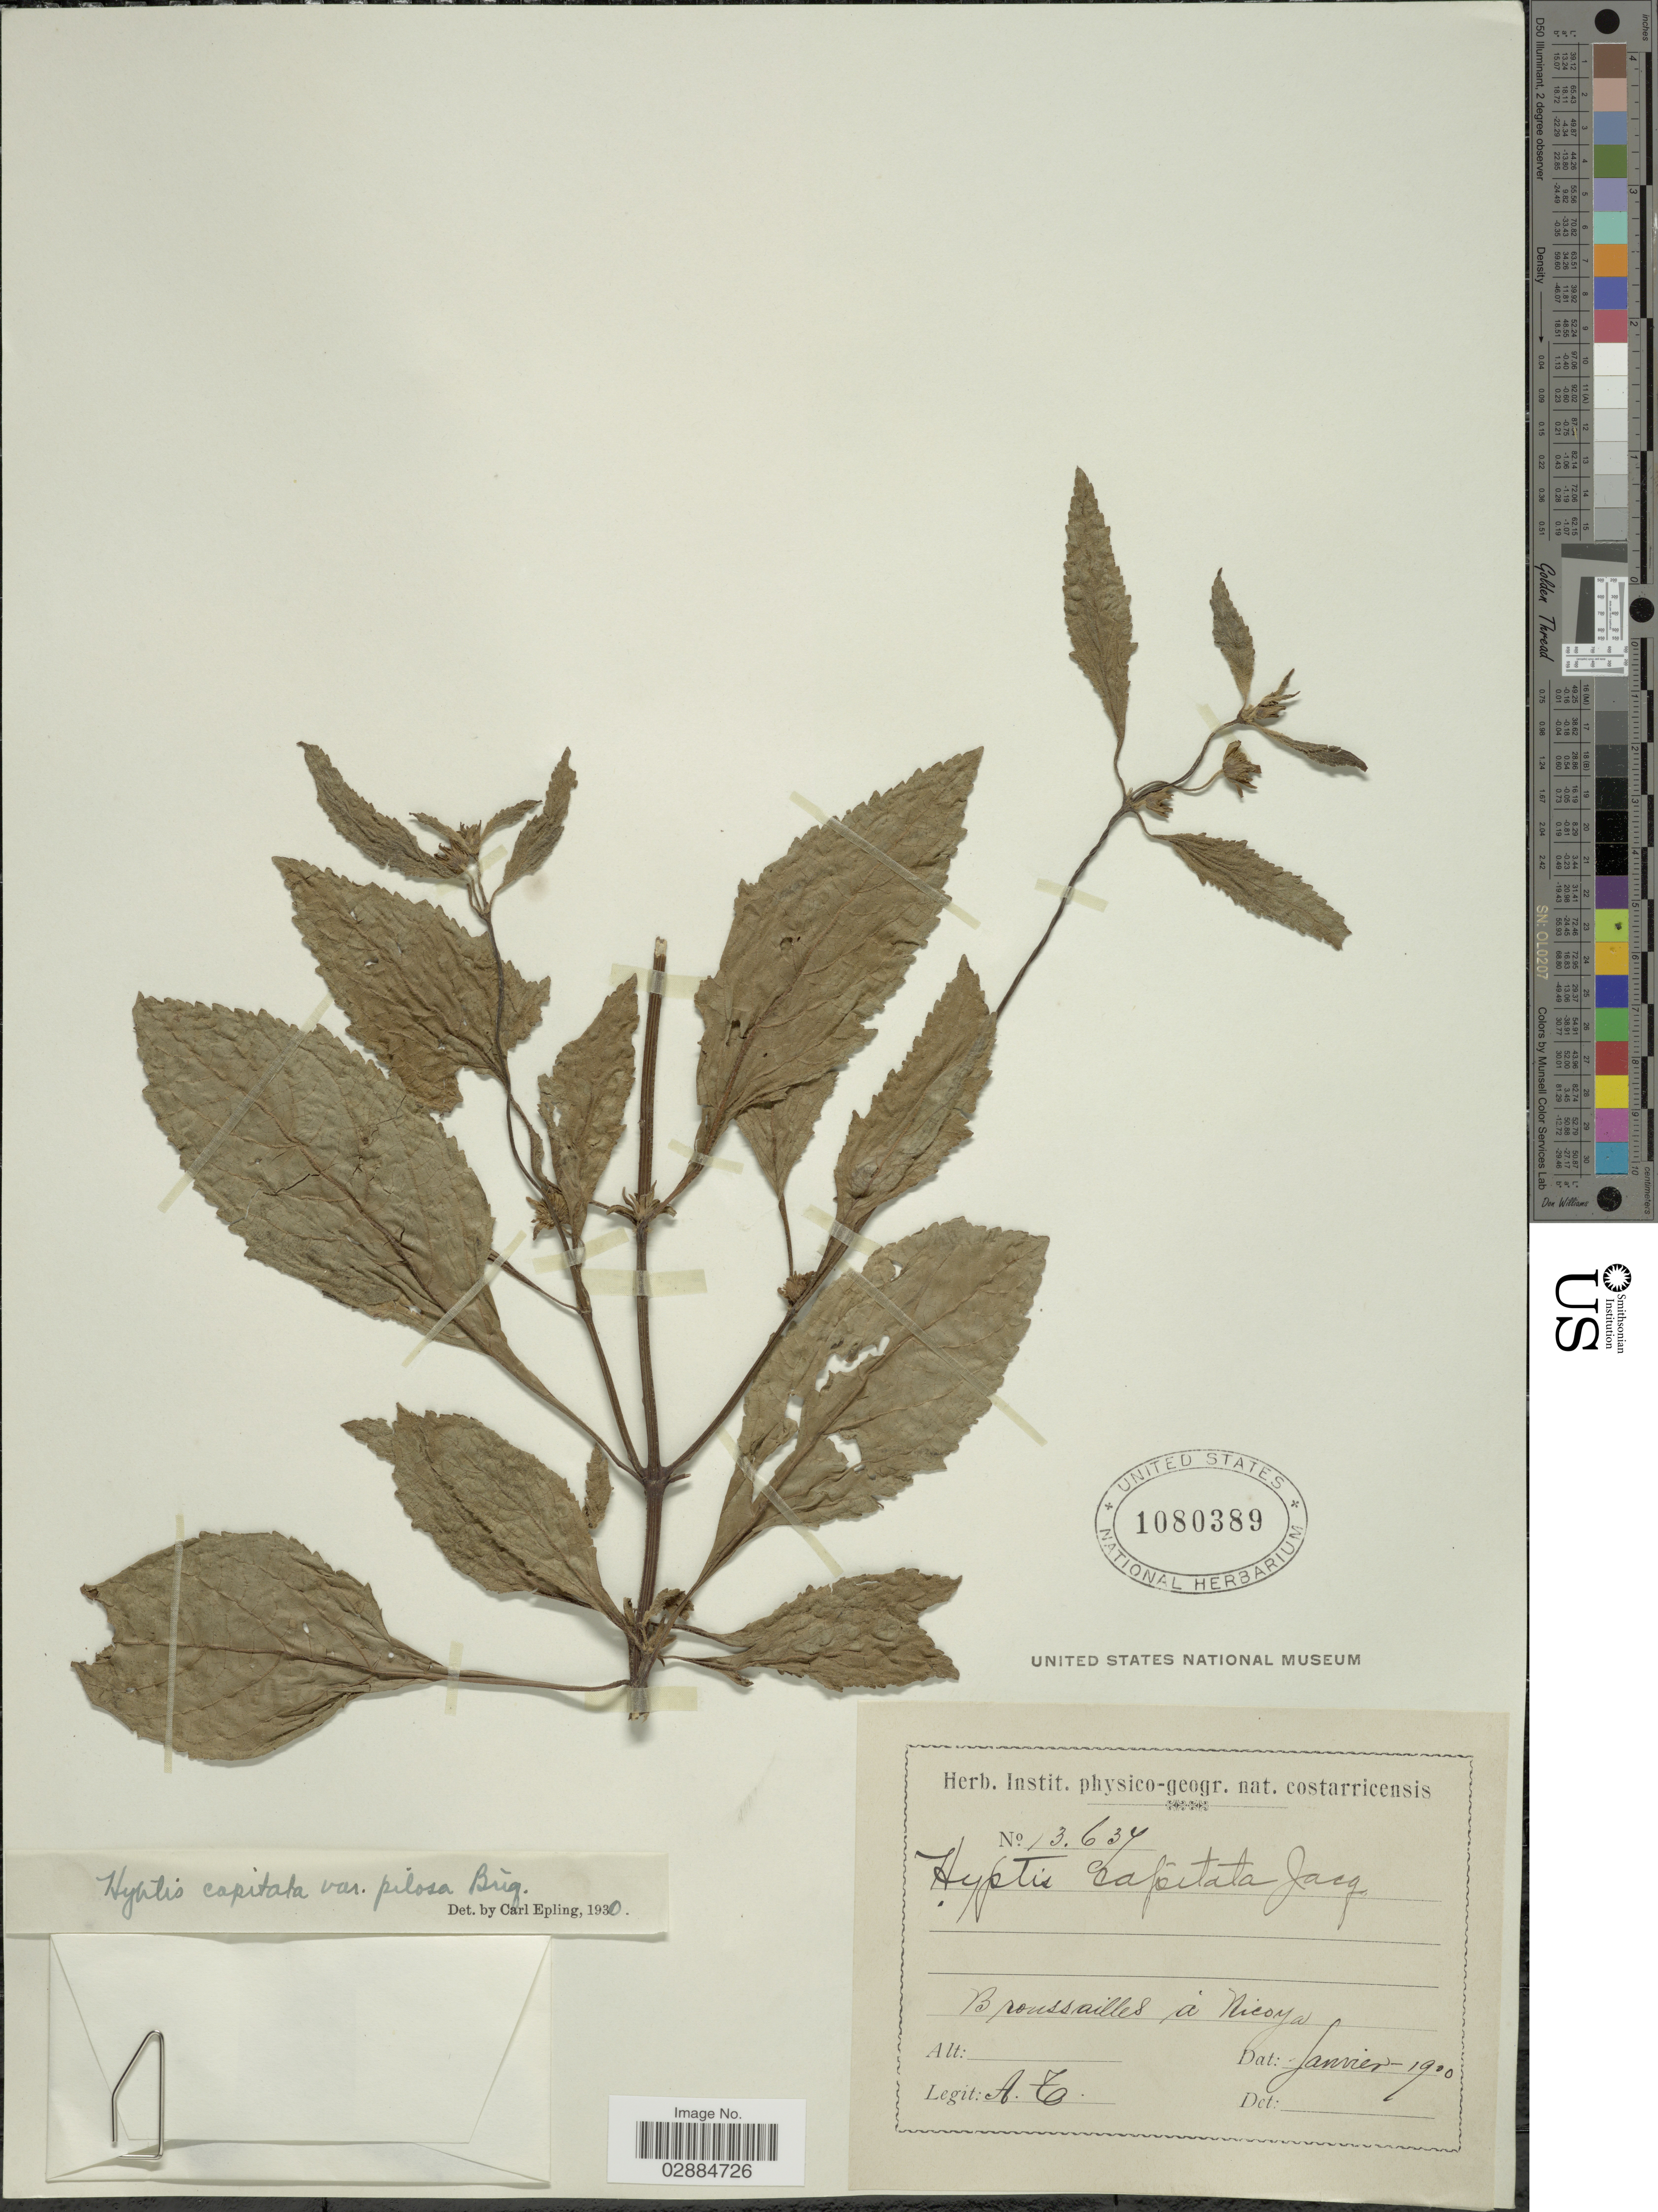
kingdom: Plantae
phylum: Tracheophyta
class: Magnoliopsida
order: Lamiales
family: Lamiaceae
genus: Hyptis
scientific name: Hyptis capitata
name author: Jacq.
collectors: A. T.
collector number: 13637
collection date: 1900-01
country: Costa Rica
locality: Brousailles á Nicoya.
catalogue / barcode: US 1080389